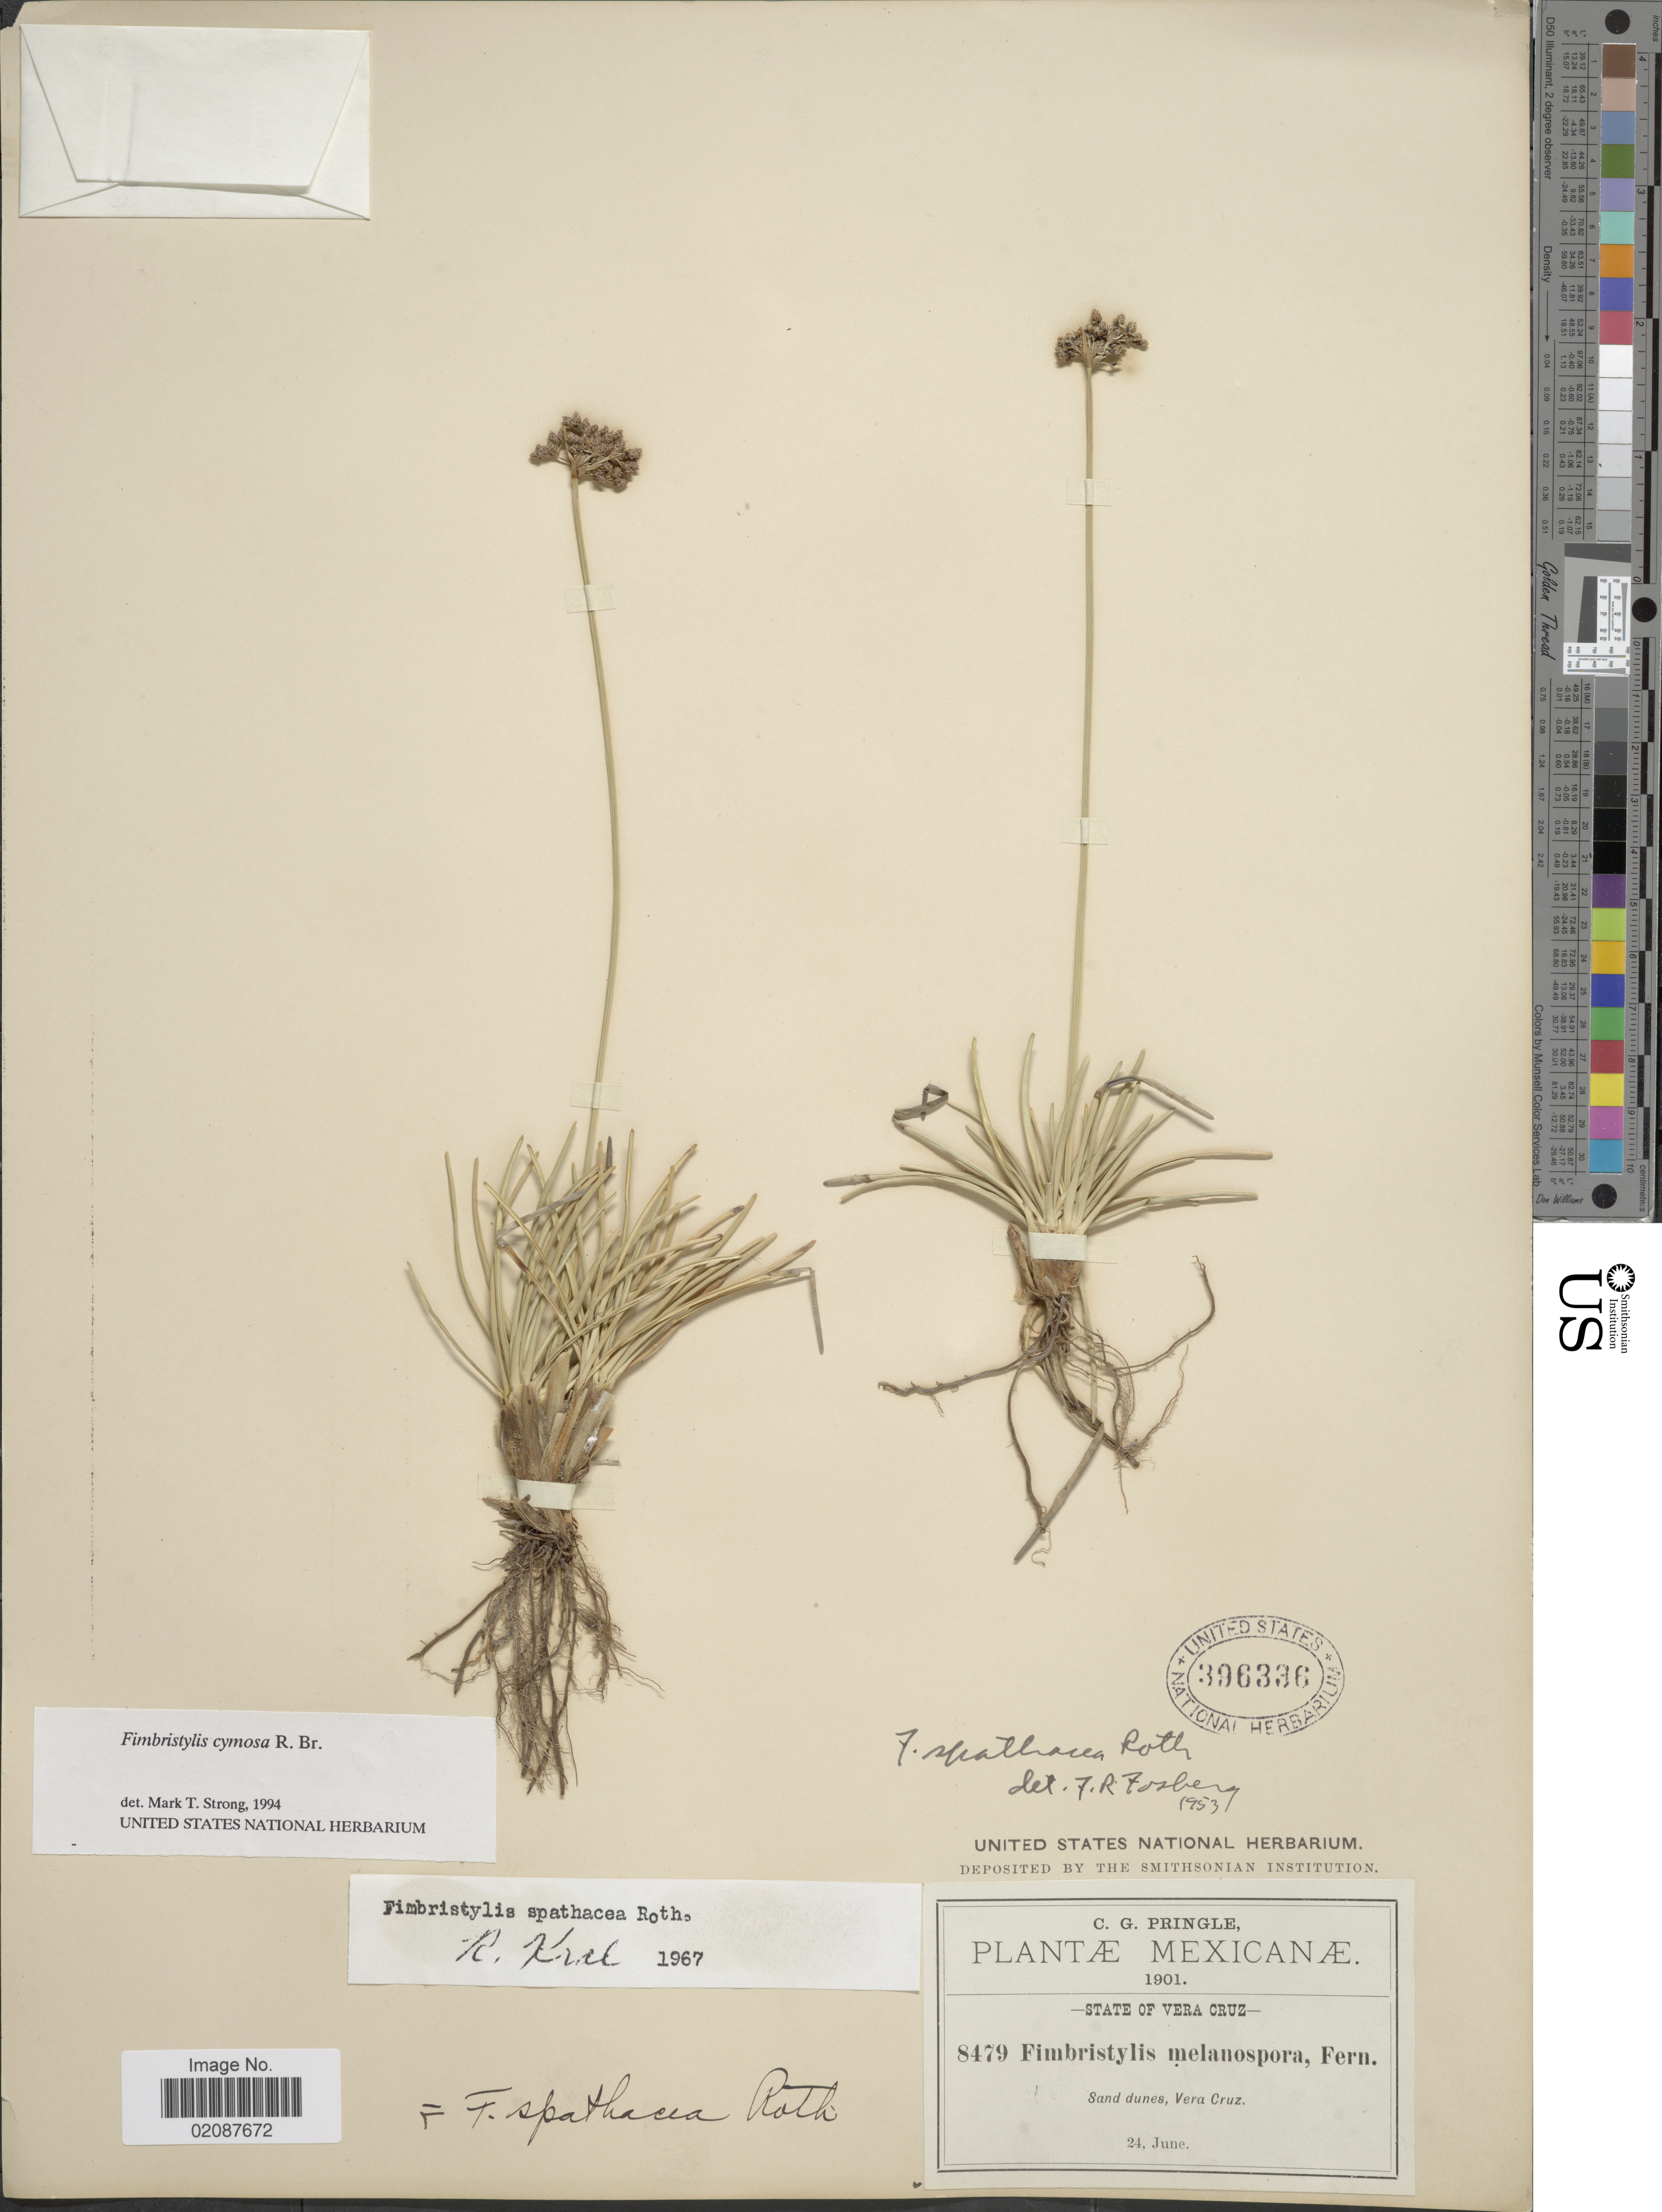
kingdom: Plantae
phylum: Tracheophyta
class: Liliopsida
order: Poales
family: Cyperaceae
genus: Fimbristylis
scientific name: Fimbristylis cymosa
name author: R. Br.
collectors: C. G. Pringle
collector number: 8479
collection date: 1901-06-24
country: Mexico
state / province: Veracruz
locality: Vera Cruz, sand dunes.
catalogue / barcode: US 396336